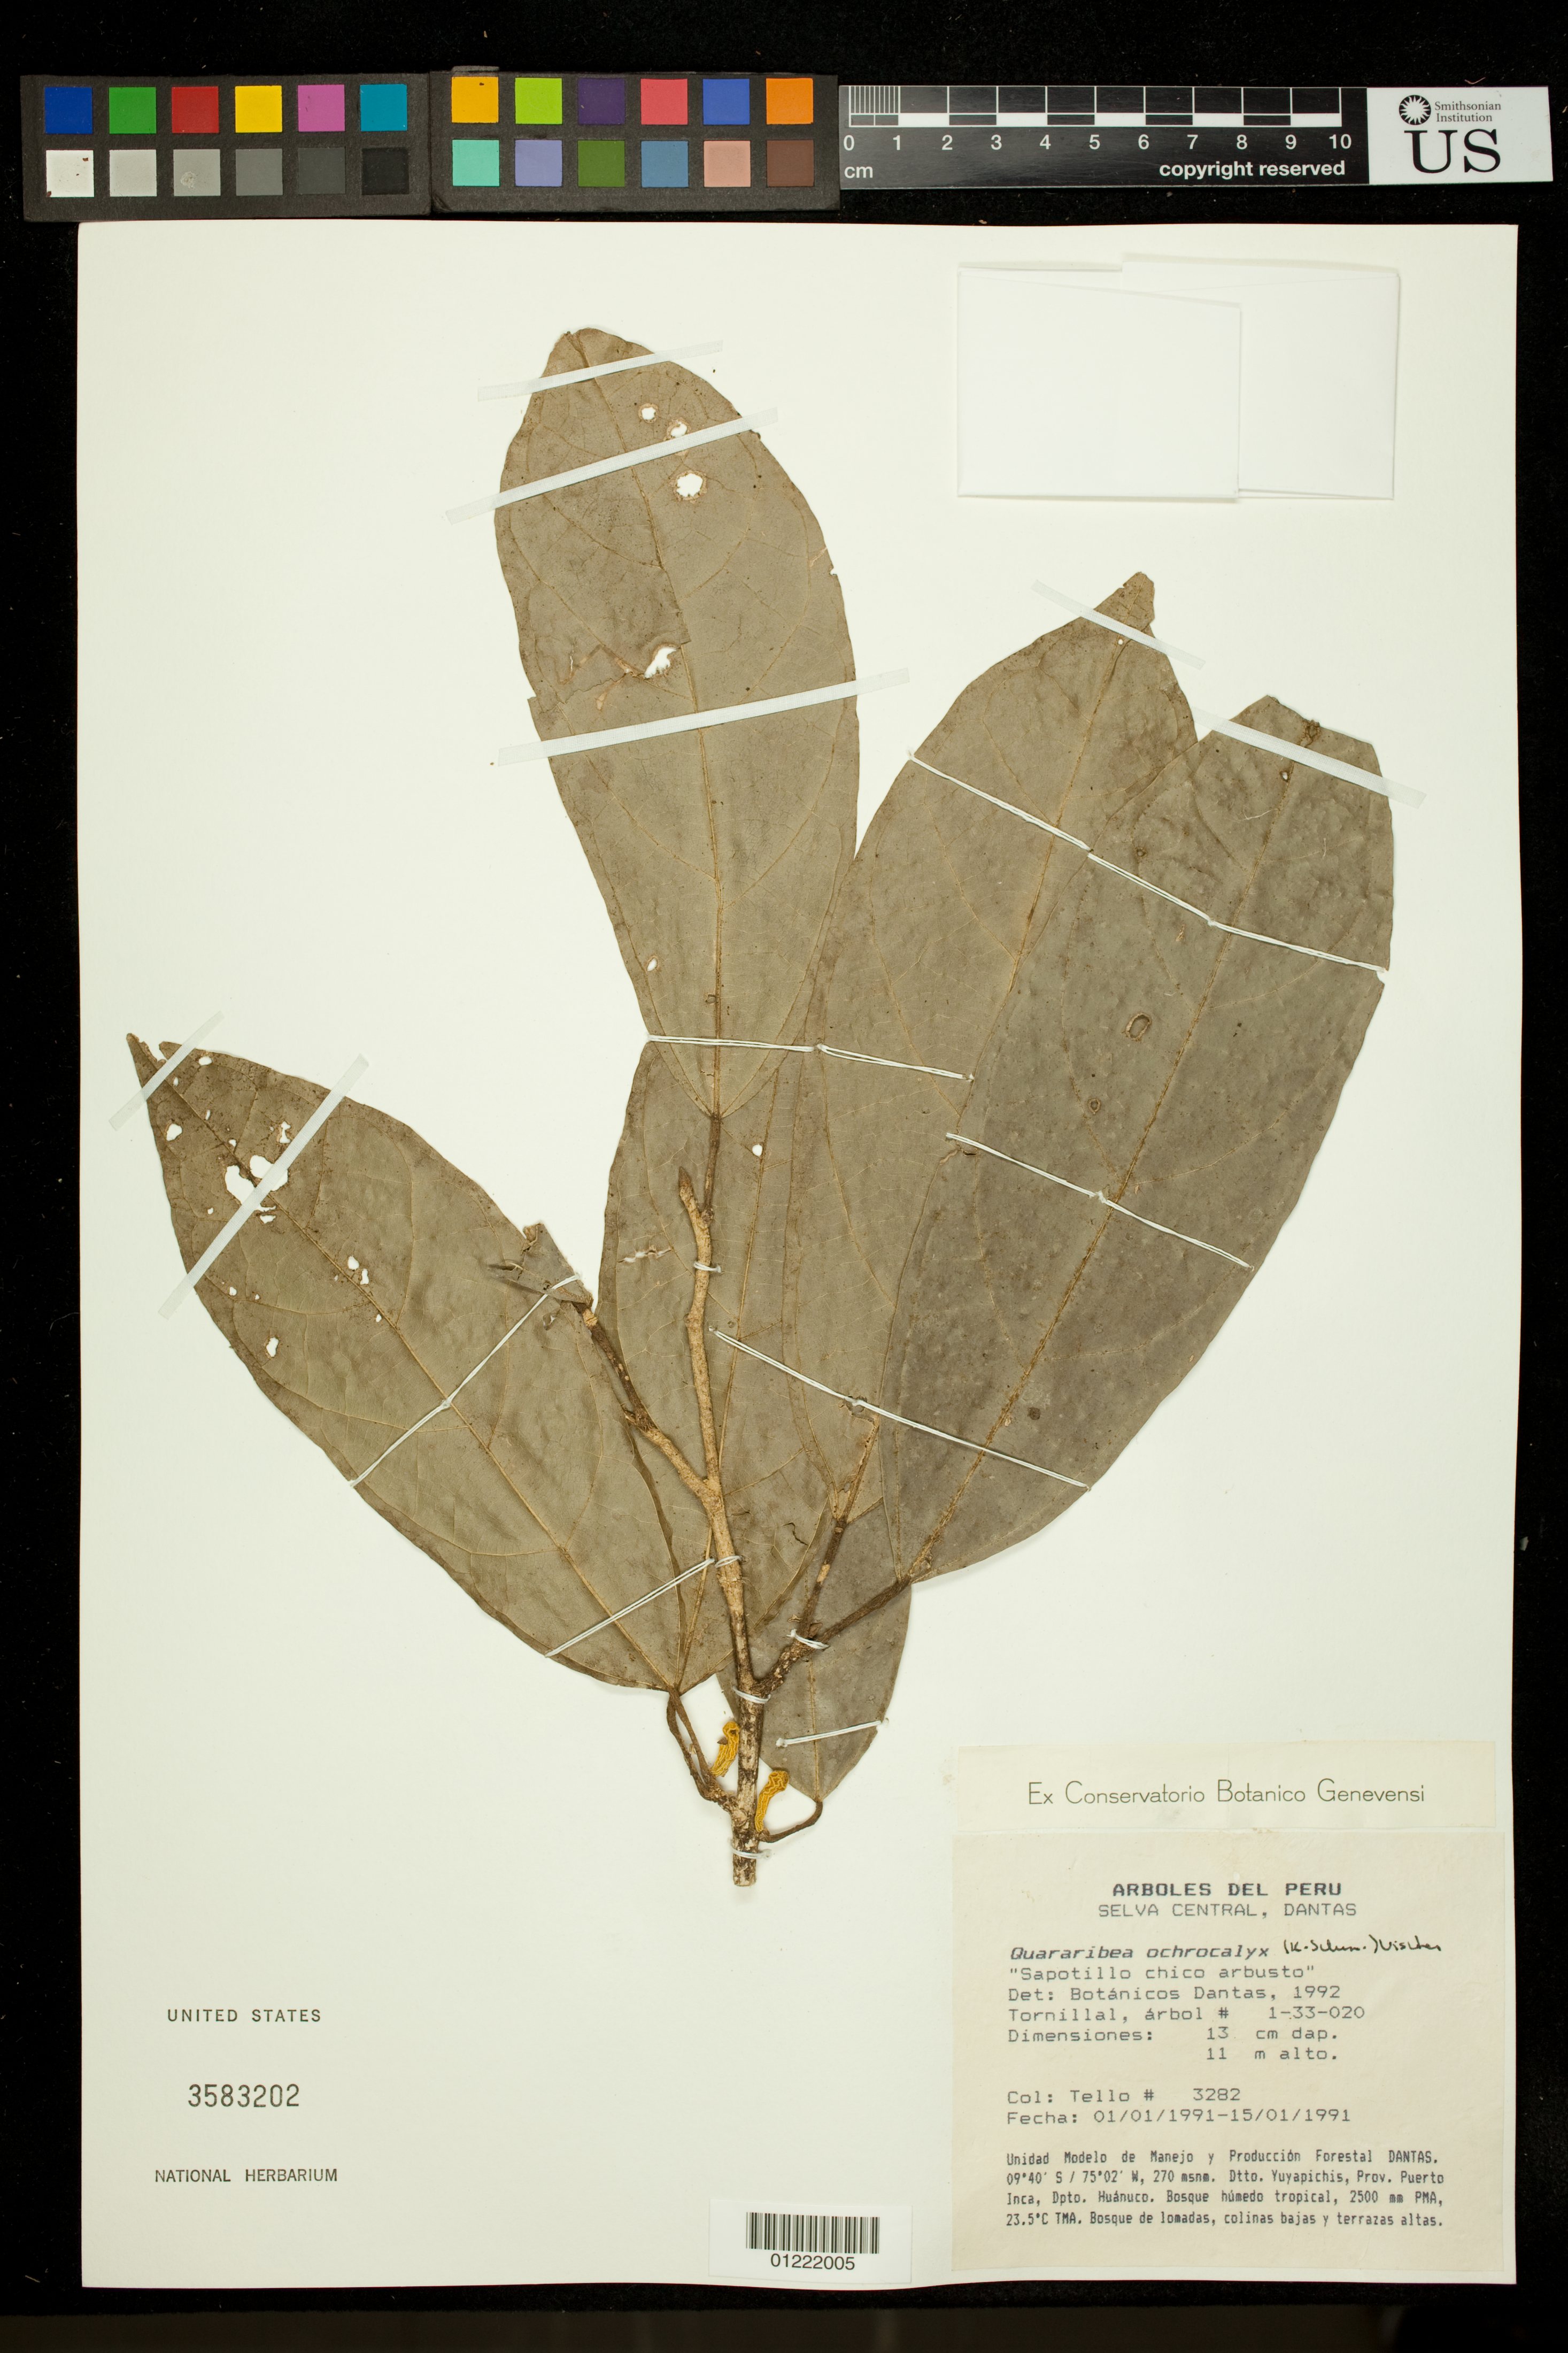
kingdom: Plantae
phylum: Tracheophyta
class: Magnoliopsida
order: Malvales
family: Malvaceae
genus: Quararibea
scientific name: Quararibea ochrocalyx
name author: (K. Schum.) Vischer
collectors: -. Tello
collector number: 3282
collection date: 1991-01-01/1991-01-15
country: Peru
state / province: Huánuco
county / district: Puerto Inca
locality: Selva Central, Dantas. Unidad Modelo de Manejo y Produccion Forestal Dantas. Dtto. Yuyapichis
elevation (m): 270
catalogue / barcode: US 3583202